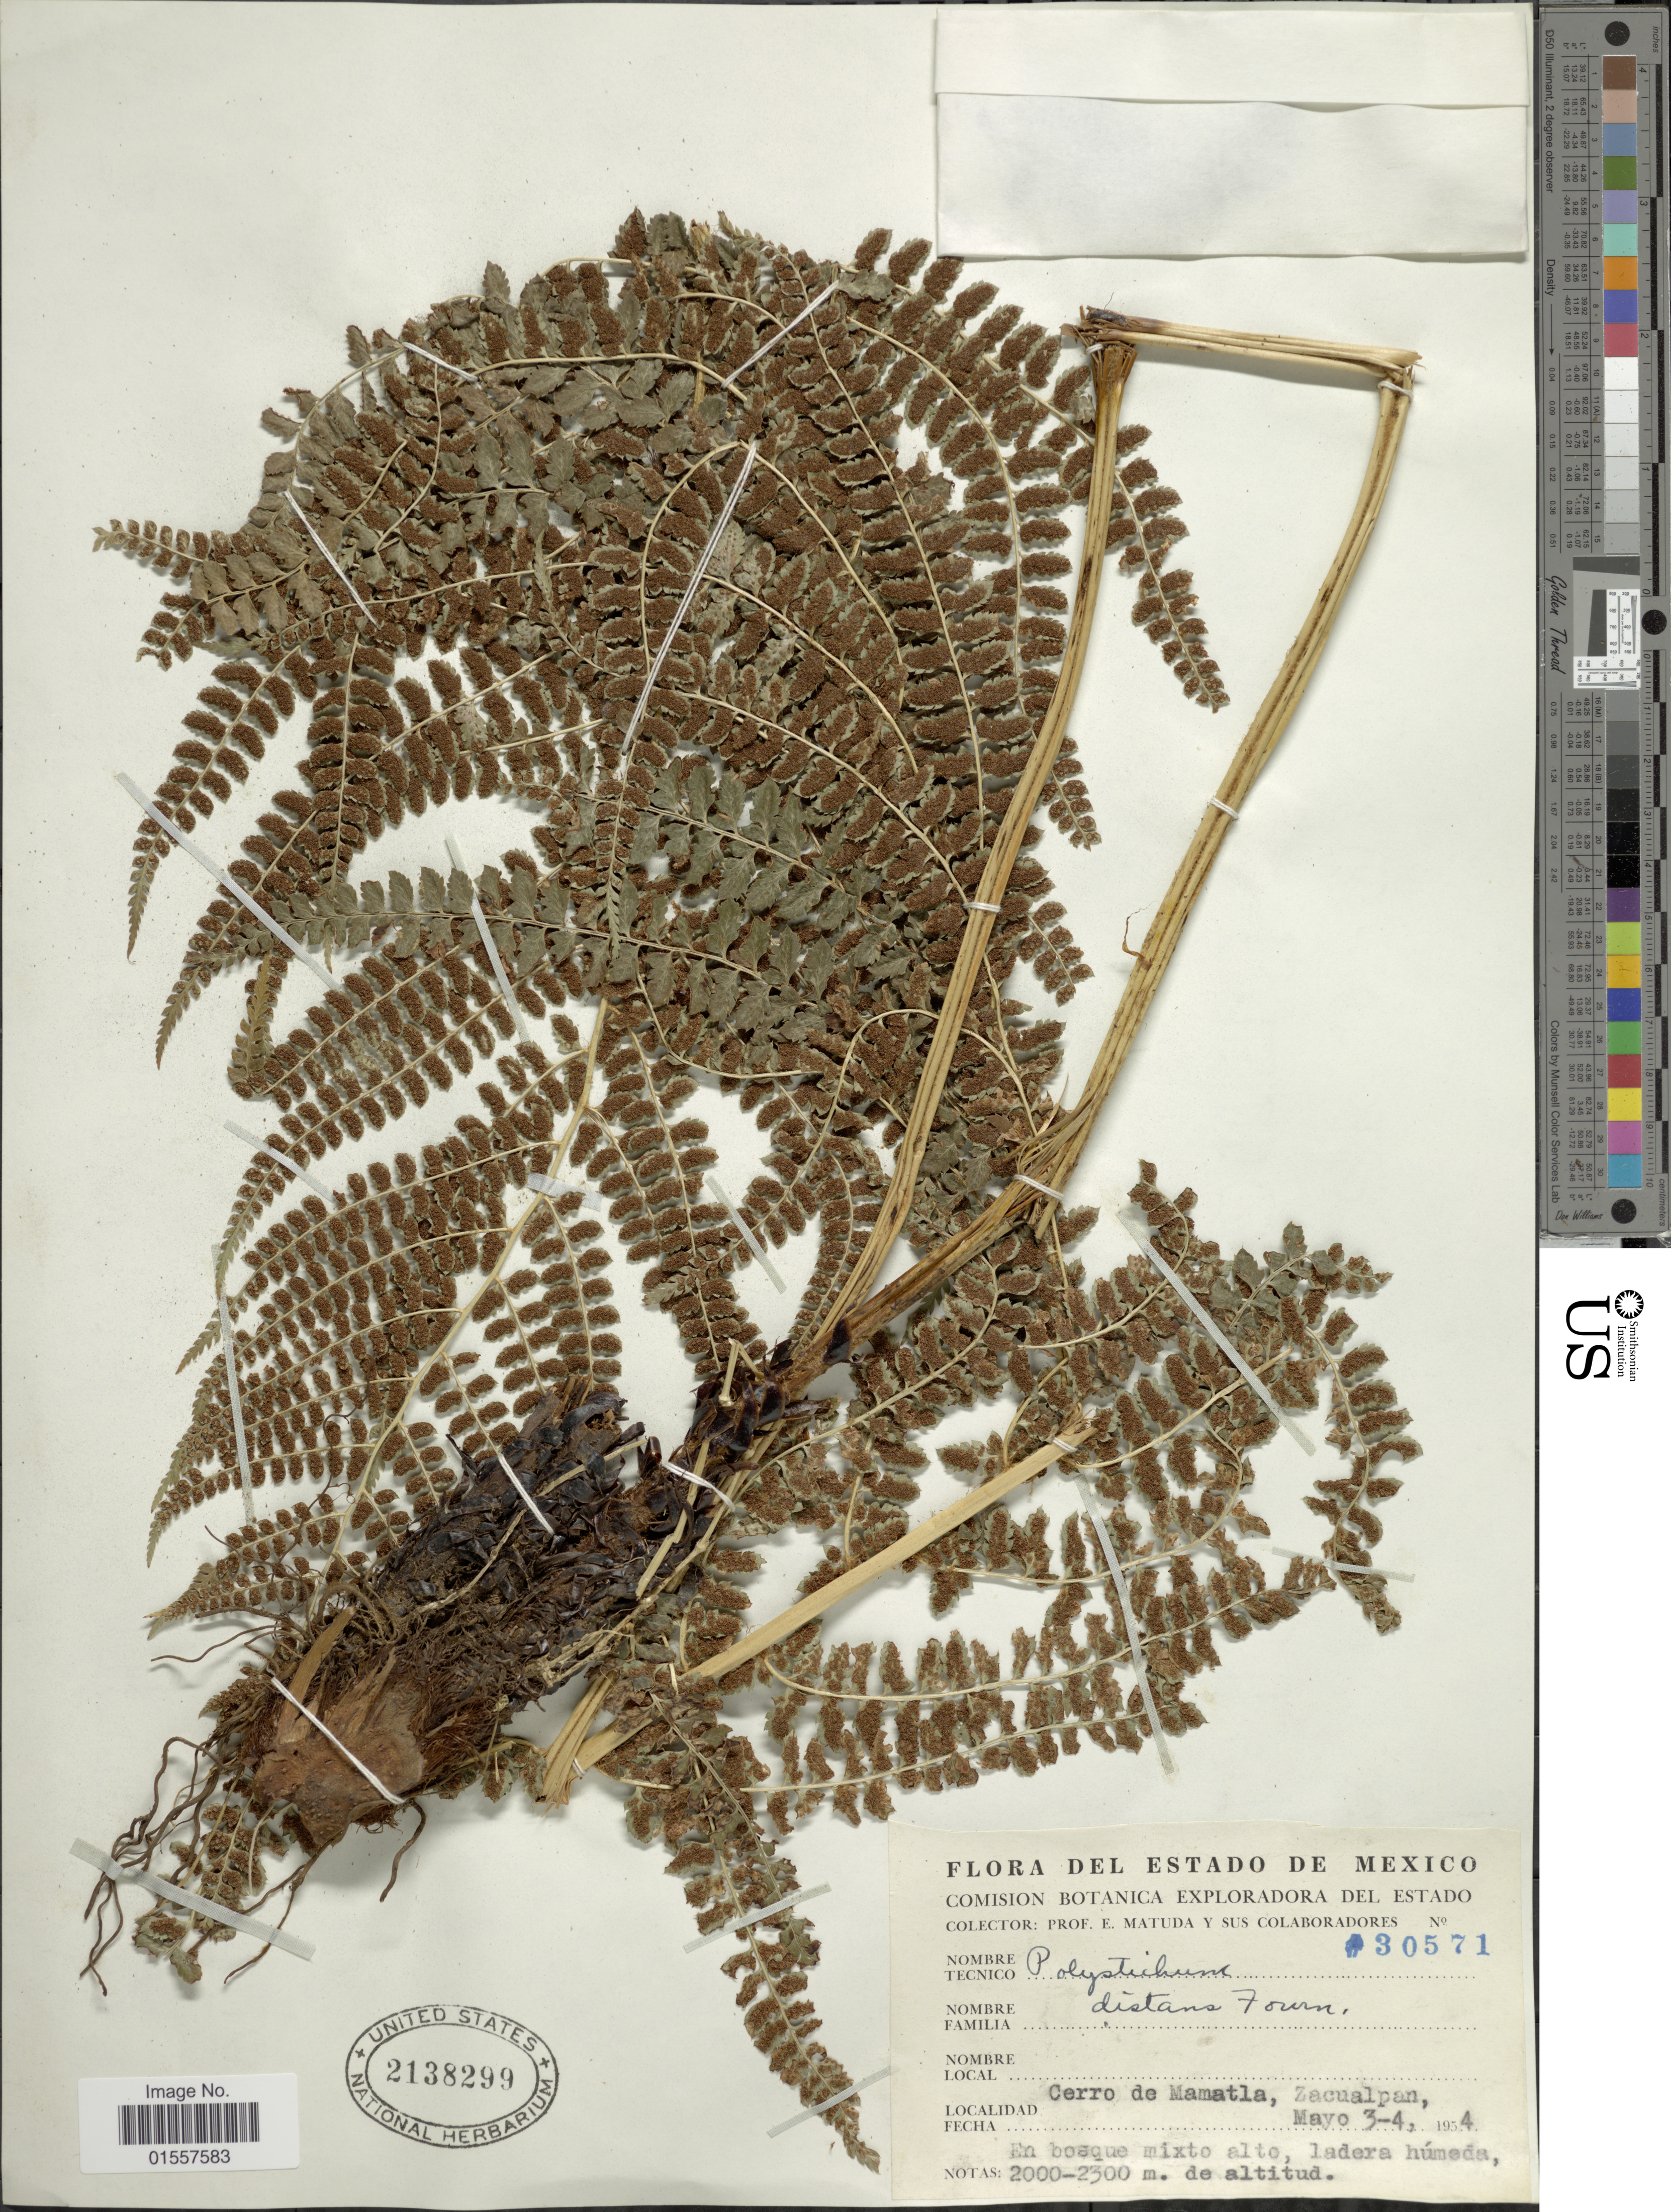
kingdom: Plantae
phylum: Tracheophyta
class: Polypodiopsida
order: Polypodiales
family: Dryopteridaceae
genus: Polystichum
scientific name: Polystichum distans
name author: E. Fourn.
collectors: E. Matuda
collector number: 30571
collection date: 1954-05-03/1954-05-04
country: Mexico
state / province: México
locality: Estado de Mexico, Cerro de Mamatla, Zecualpan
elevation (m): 2000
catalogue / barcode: US 2138299